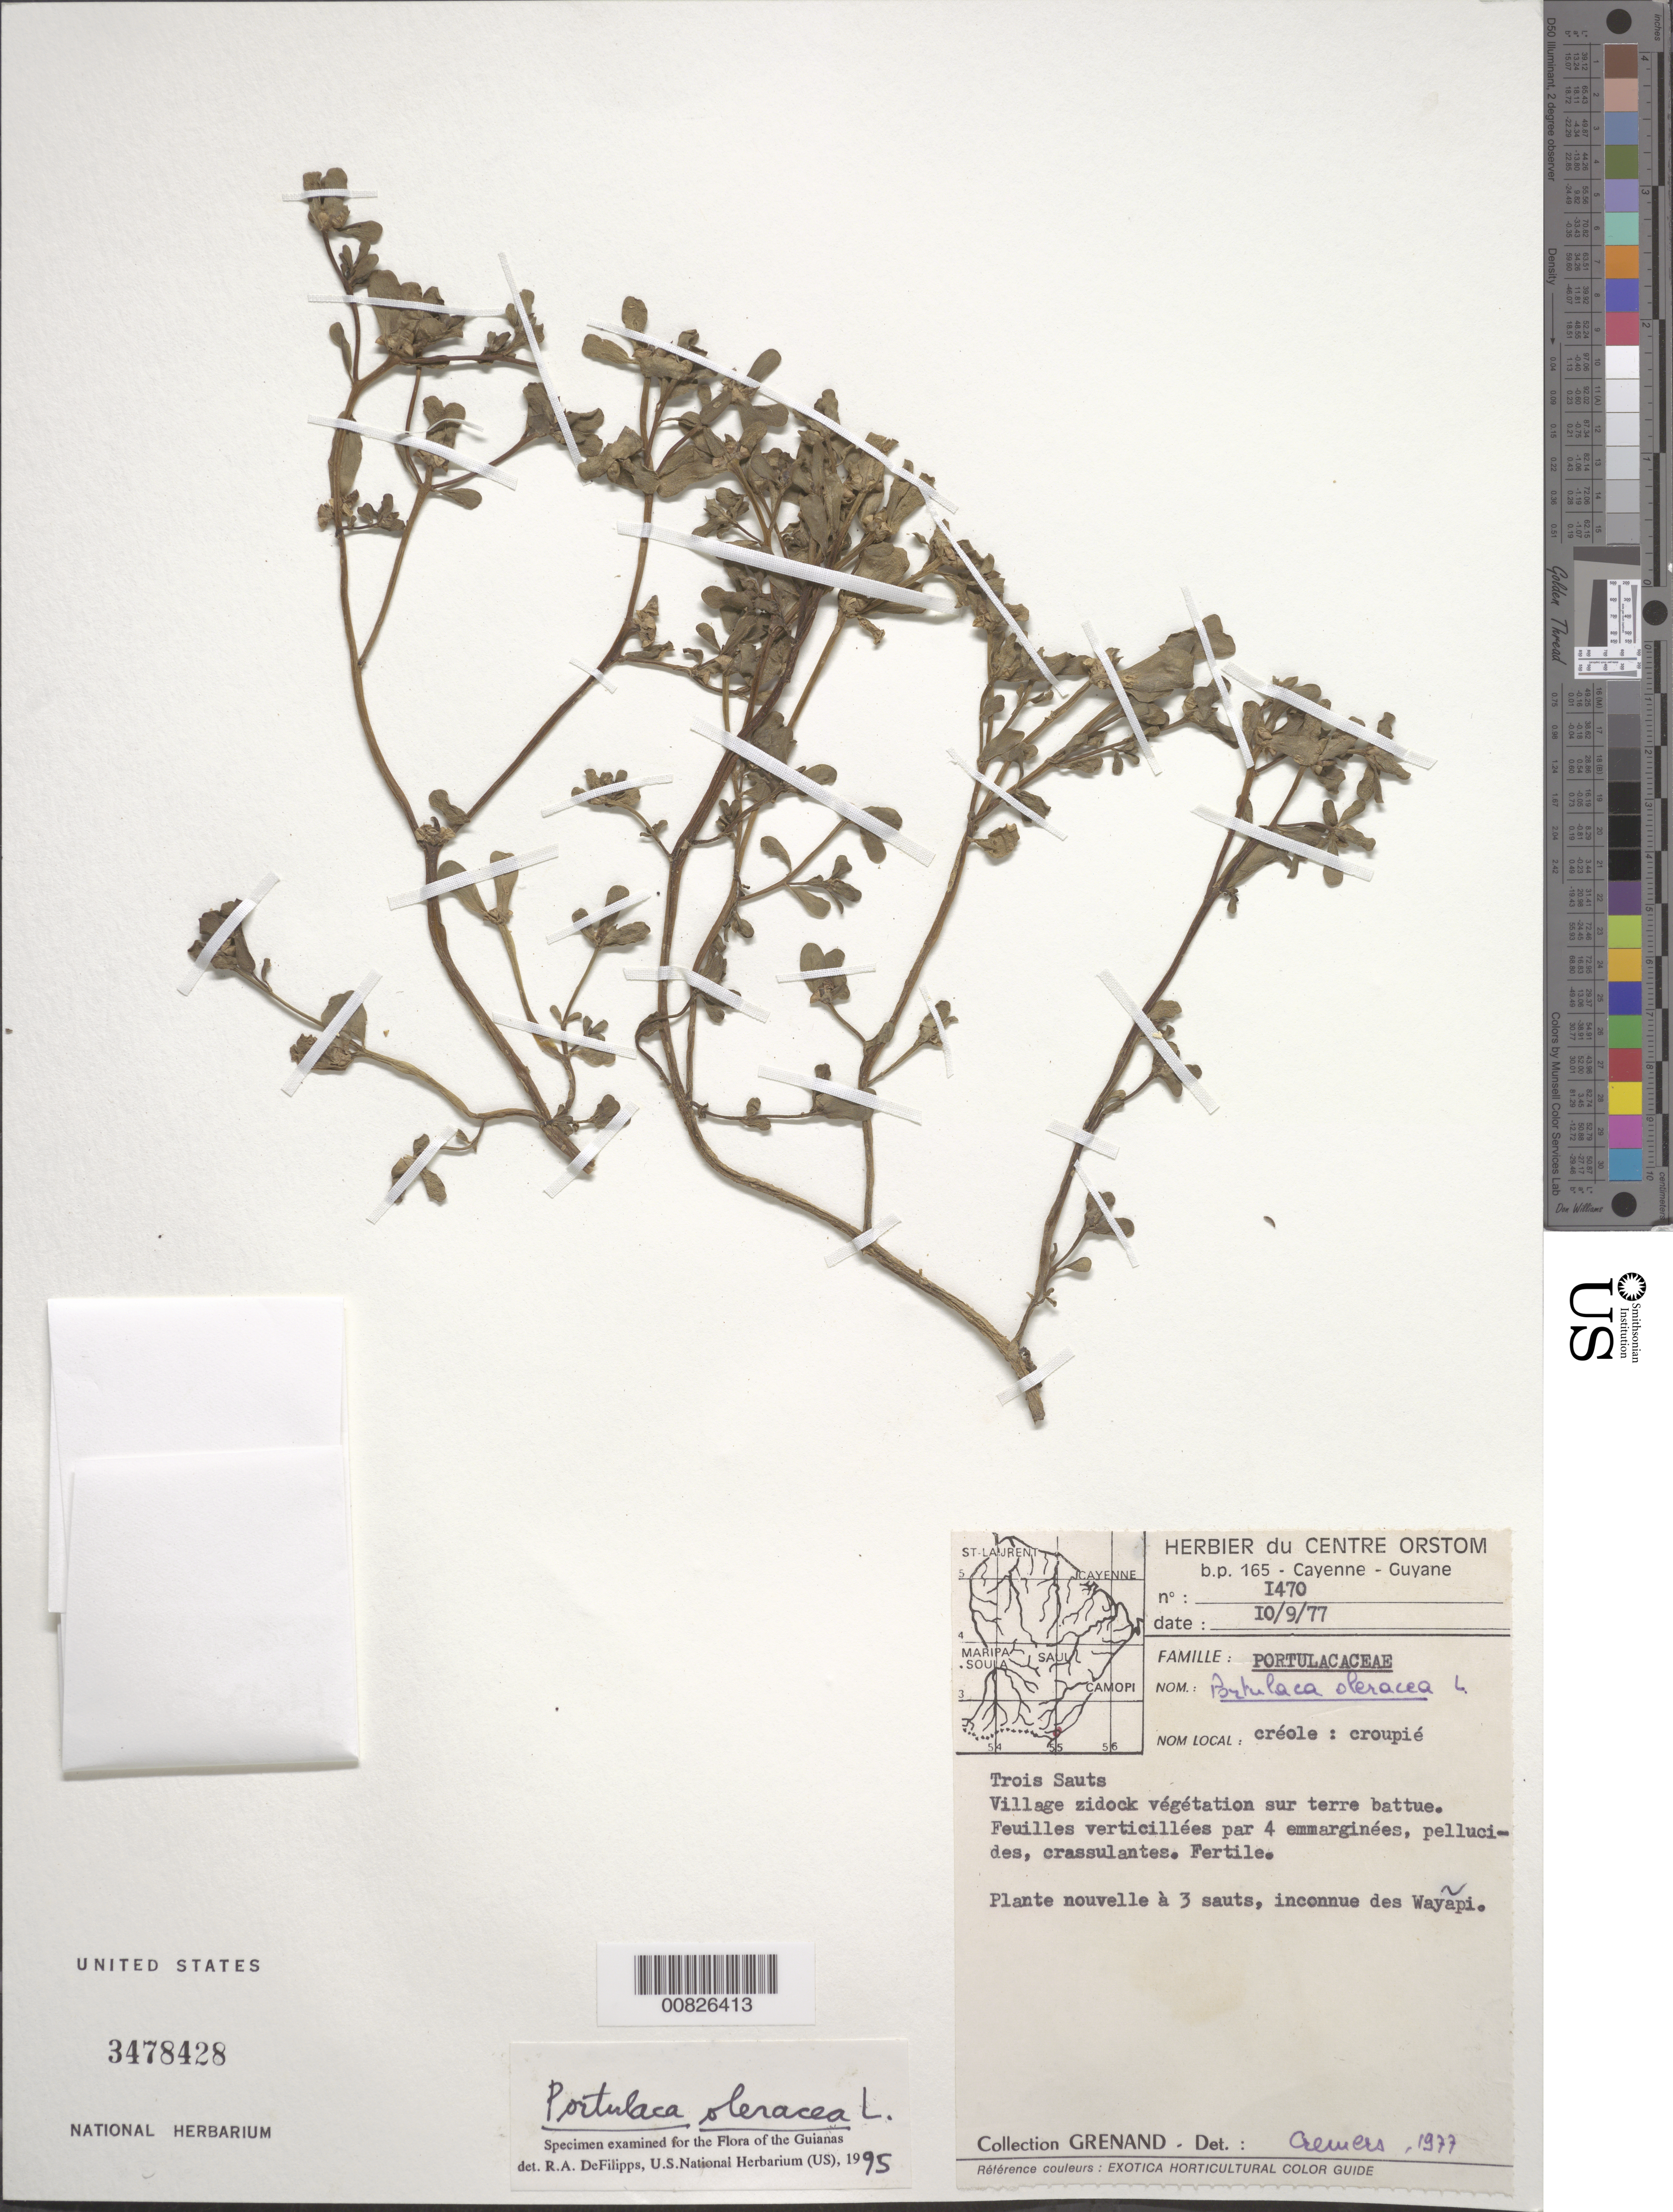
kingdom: Plantae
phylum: Tracheophyta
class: Magnoliopsida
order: Caryophyllales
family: Portulacaceae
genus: Portulaca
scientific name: Portulaca oleracea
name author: L.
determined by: DeFilipps, R. A.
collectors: P. Grenand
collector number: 1470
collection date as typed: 10-Sep-77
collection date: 1977-09-10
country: French Guiana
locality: Trois Sauts, Village Zidok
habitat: Vegetation sur terre battue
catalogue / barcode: US 3478428